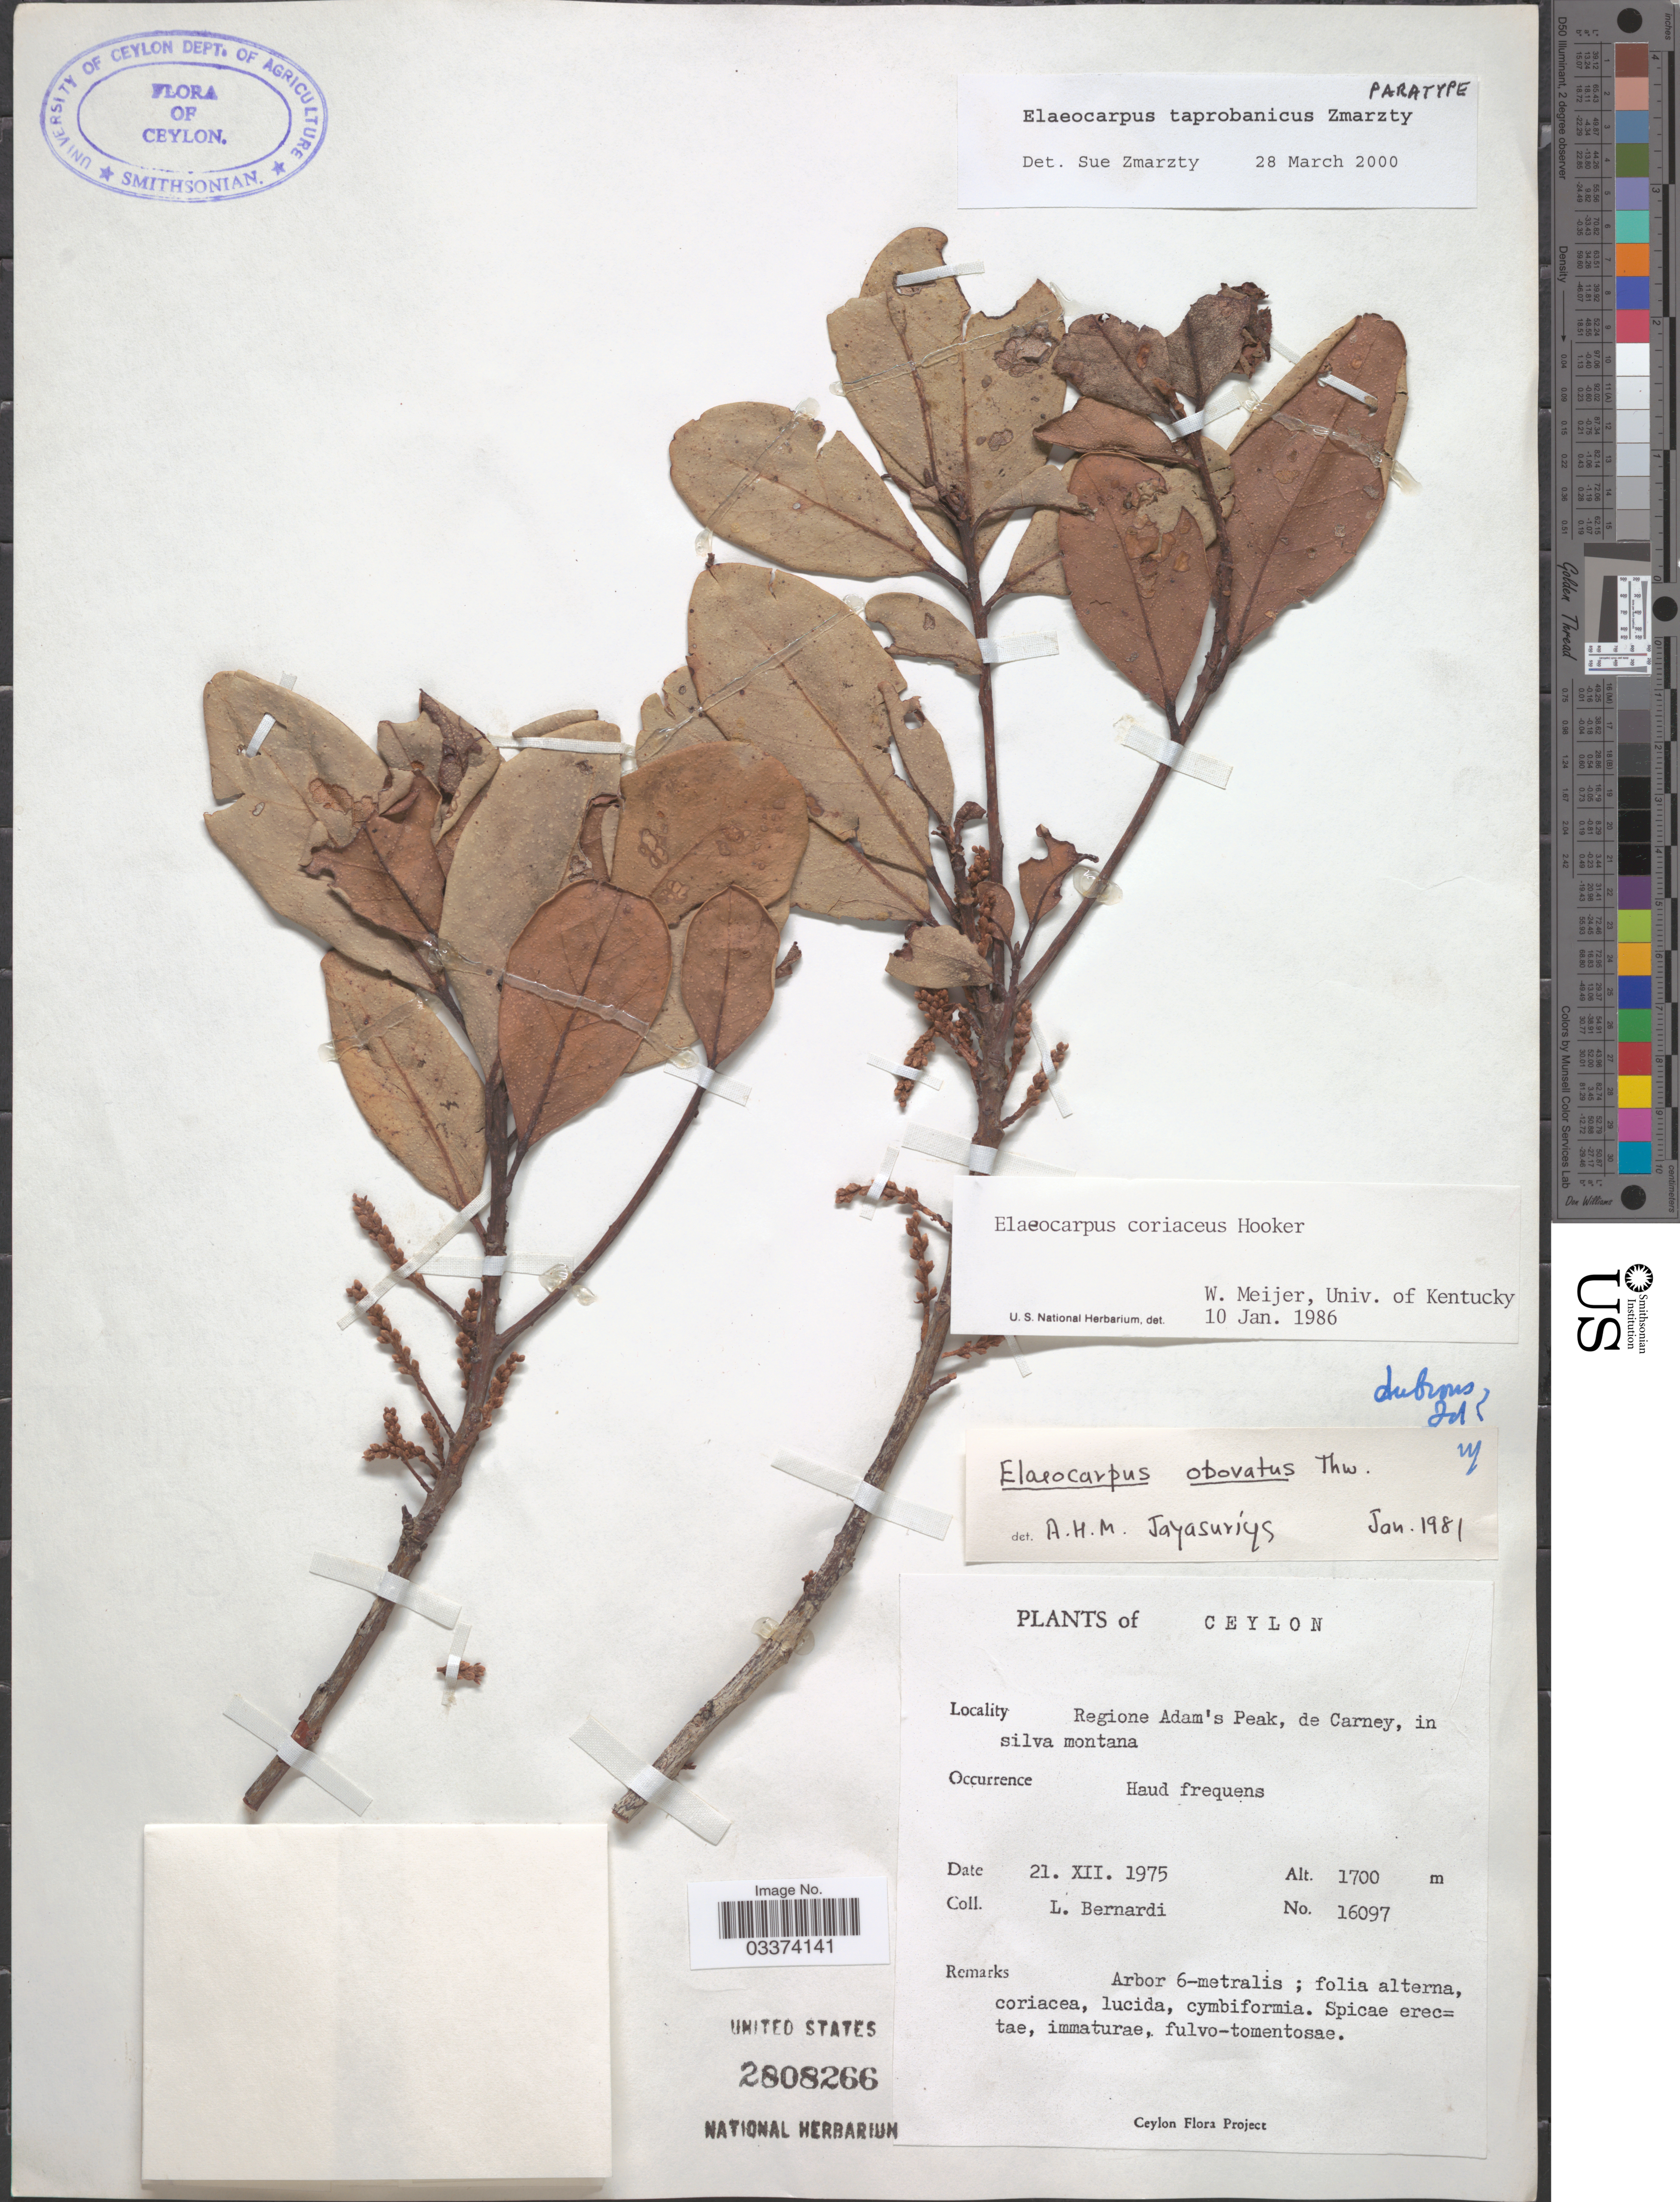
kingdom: Plantae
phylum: Tracheophyta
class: Magnoliopsida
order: Oxalidales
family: Elaeocarpaceae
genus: Elaeocarpus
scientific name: Elaeocarpus taprobanicus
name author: Zmarzty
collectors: L. Bernardi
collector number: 16097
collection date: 1975-12-21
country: Sri Lanka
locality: Ceylon. Regione Adam's Peak, de Carney, in silva montana.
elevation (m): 1700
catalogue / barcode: US 2808266